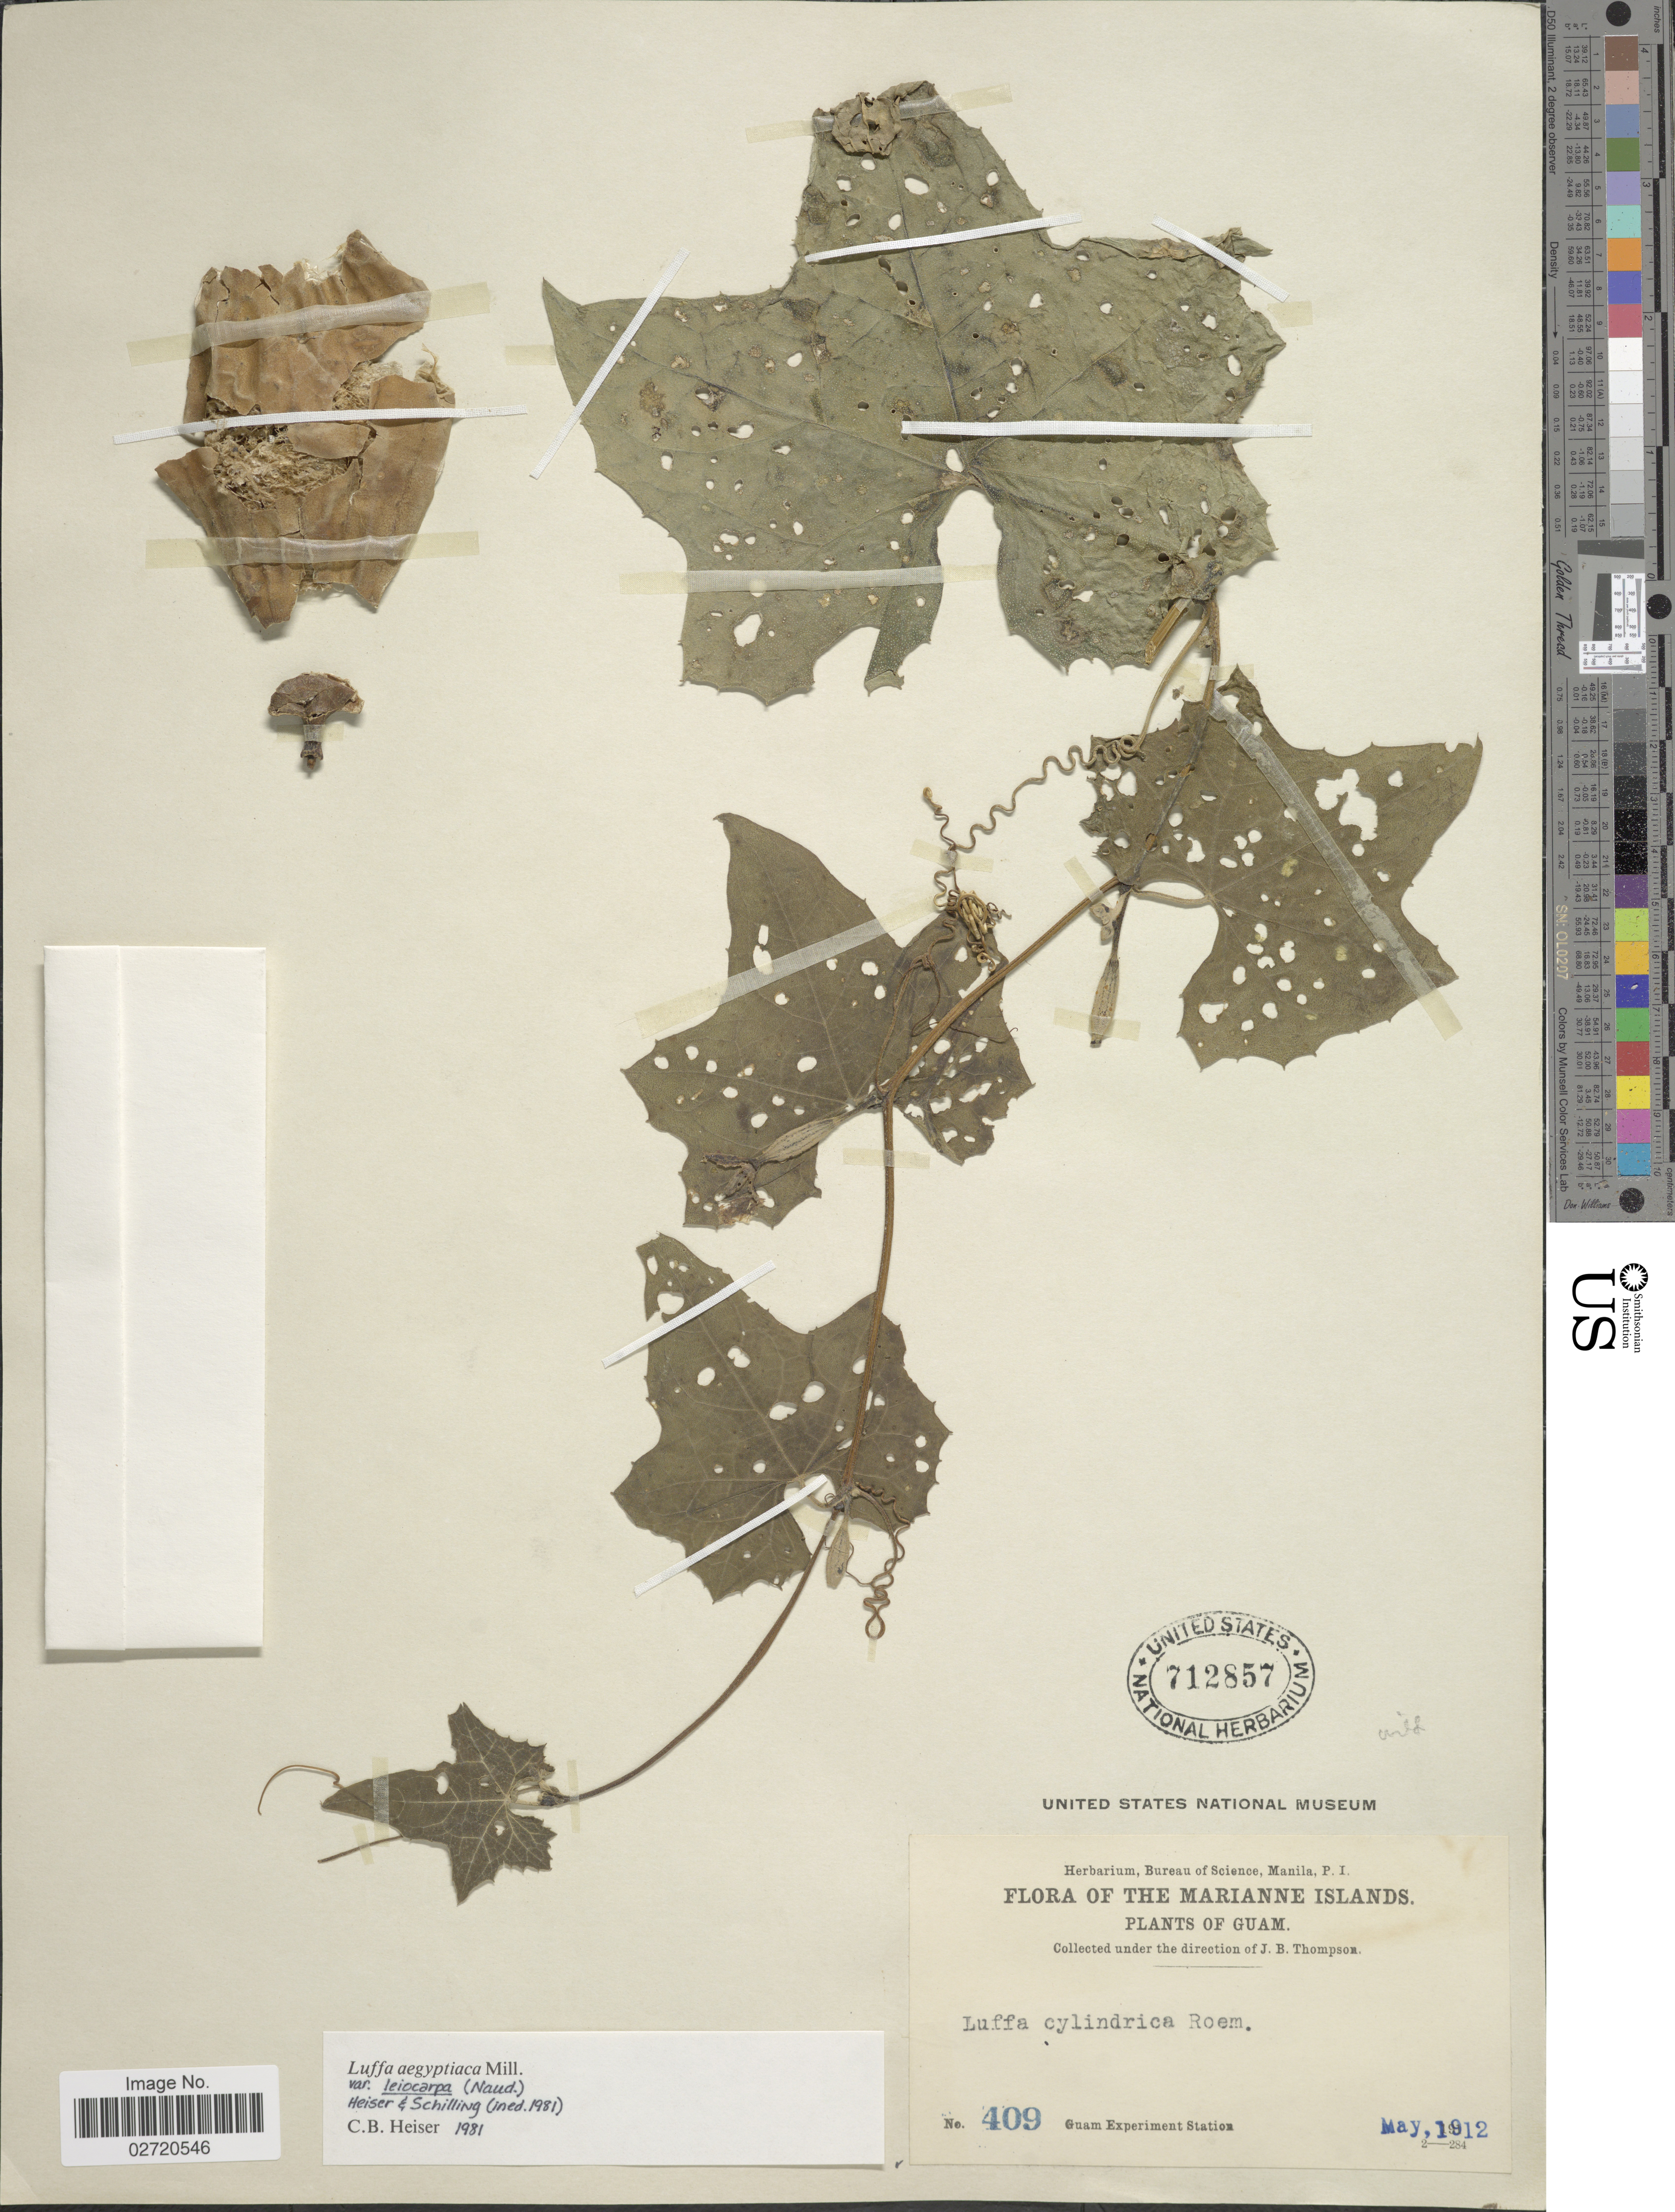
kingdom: Plantae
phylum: Tracheophyta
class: Magnoliopsida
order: Cucurbitales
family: Cucurbitaceae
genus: Luffa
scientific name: Luffa aegyptiaca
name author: Mill.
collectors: Guam Exp. Sta.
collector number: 409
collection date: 1912-05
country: Guam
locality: The Marianne Islands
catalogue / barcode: US 712857